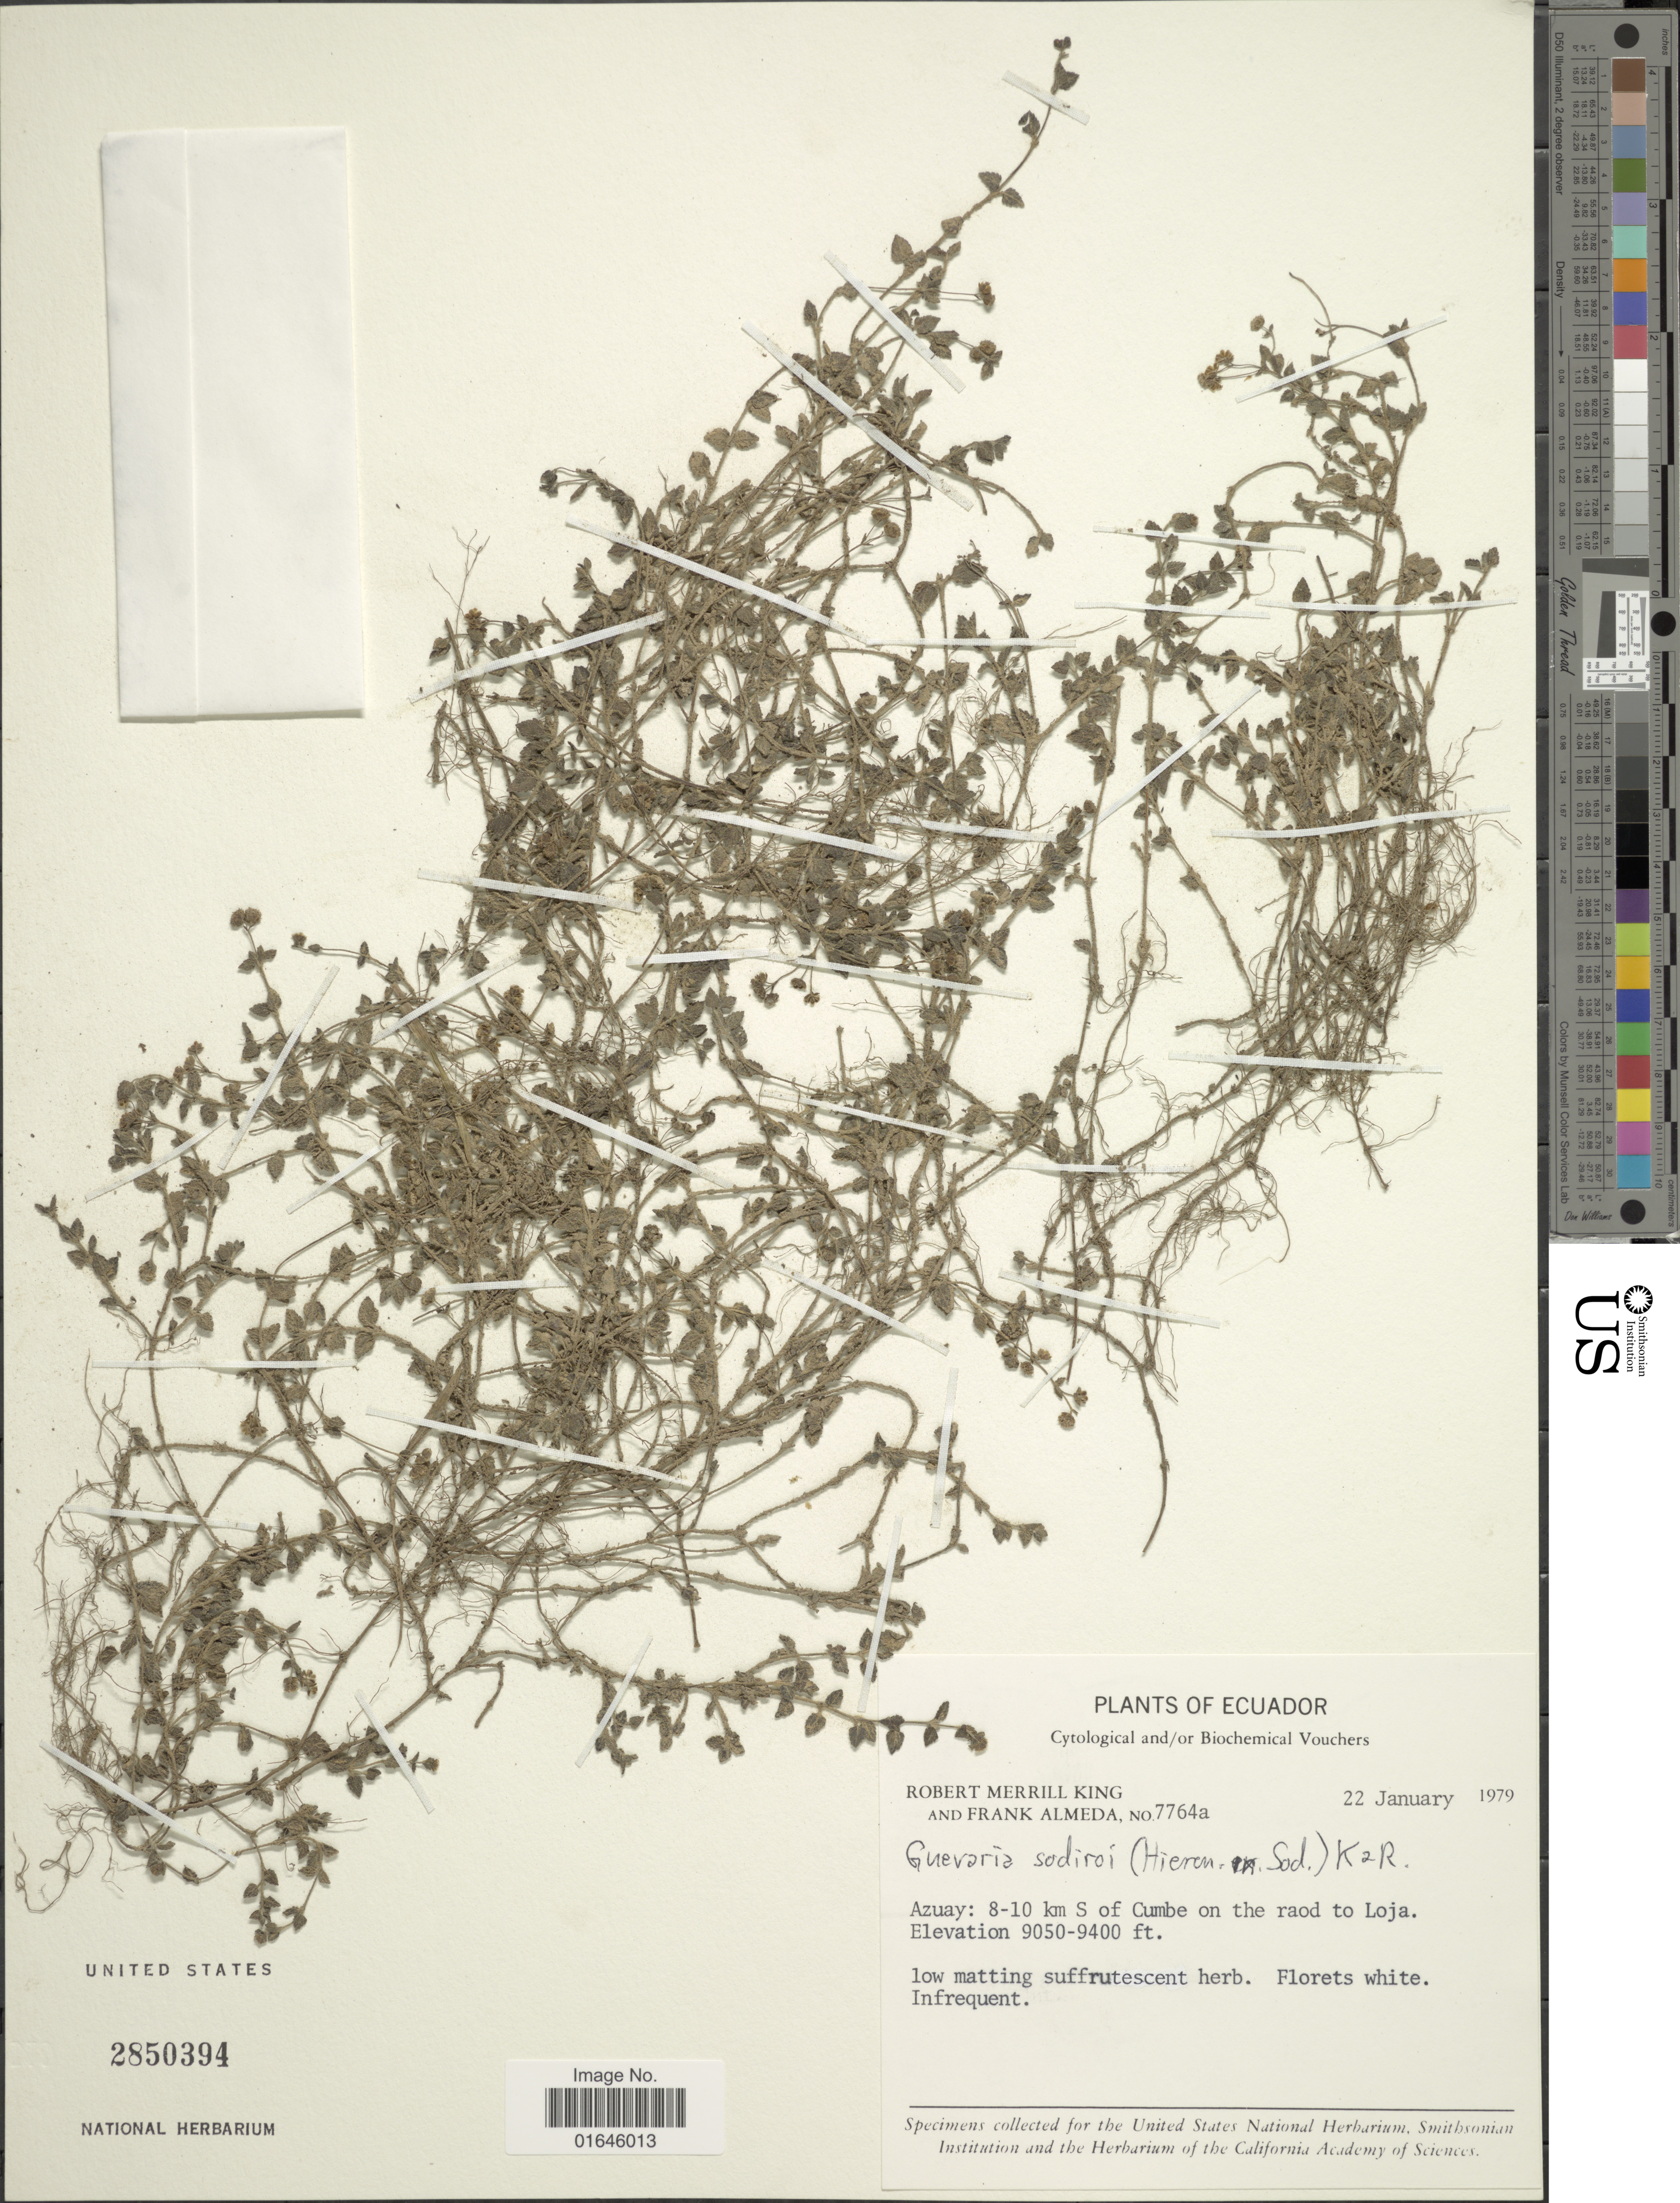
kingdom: Plantae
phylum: Tracheophyta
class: Magnoliopsida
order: Asterales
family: Asteraceae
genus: Guevaria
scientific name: Guevaria sodiroi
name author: (Hieron. in Sodiro) R.M. King & H. Rob.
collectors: R. M. King & F. Almeda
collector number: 7764a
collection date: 1979-01-22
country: Ecuador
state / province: Azuay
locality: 8-10 km S of Cumbe on the road to Loja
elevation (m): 2758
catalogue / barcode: US 2850394